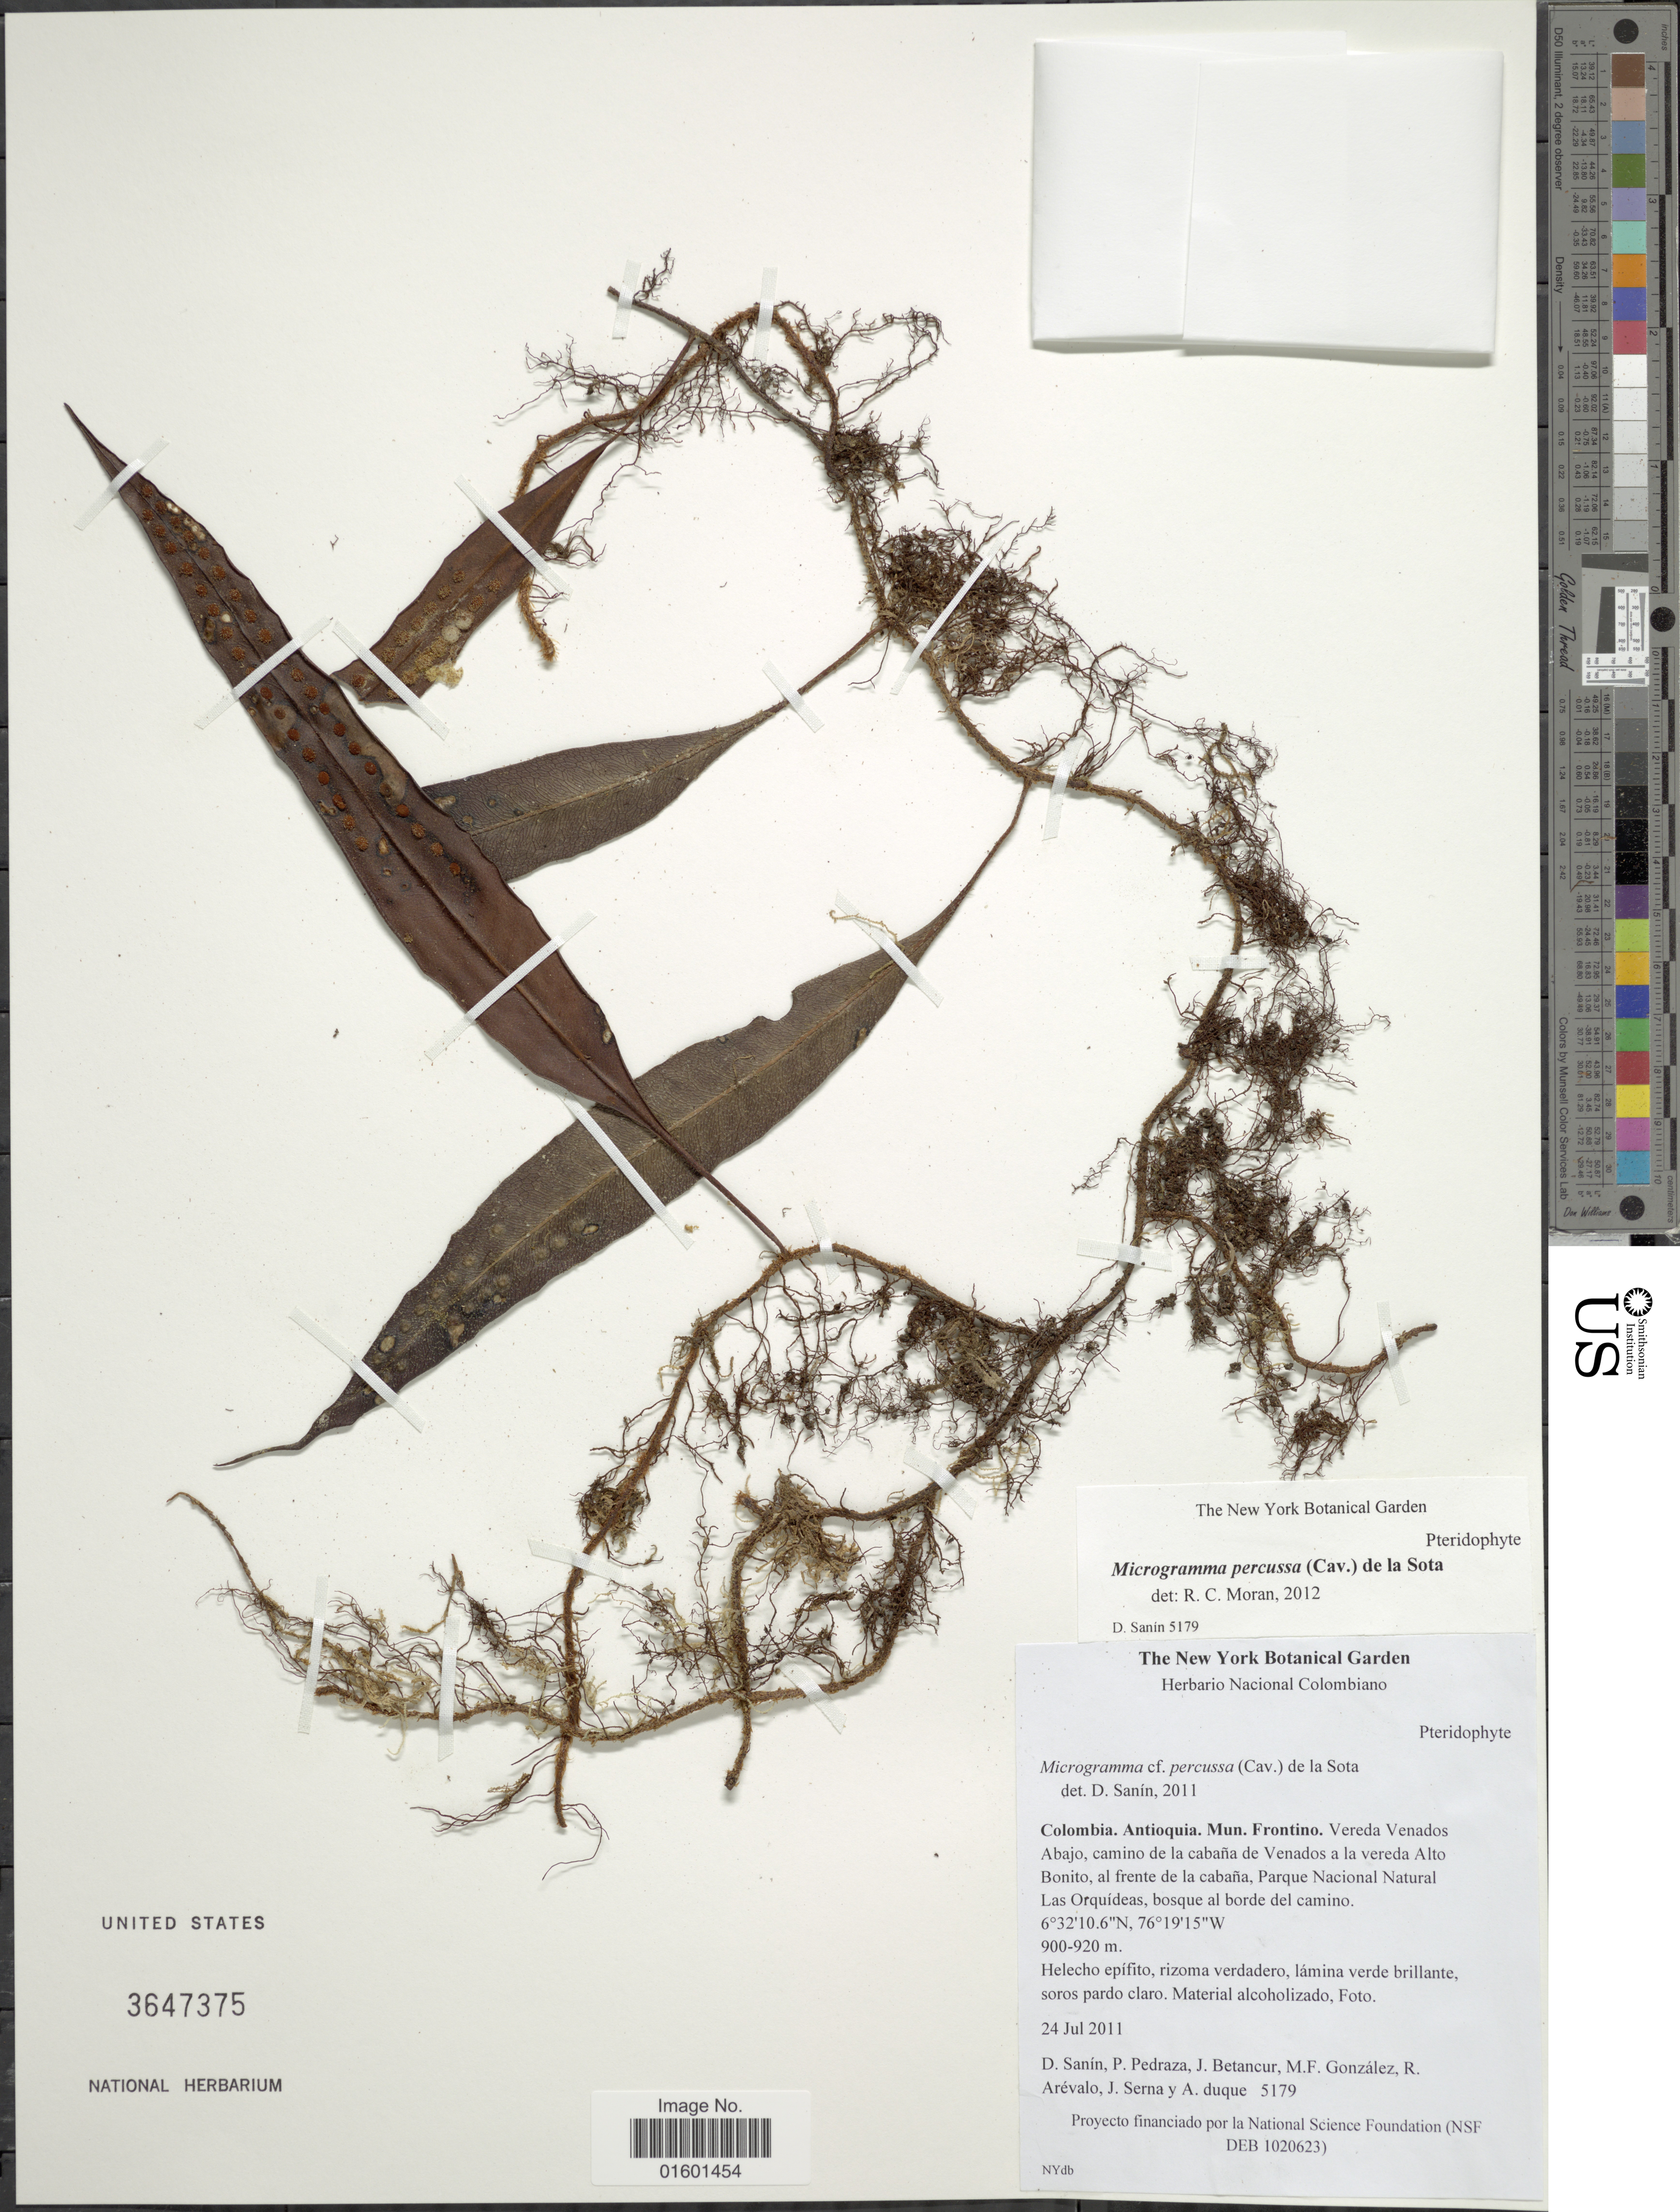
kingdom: Plantae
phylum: Tracheophyta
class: Polypodiopsida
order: Polypodiales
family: Polypodiaceae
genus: Microgramma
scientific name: Microgramma percussa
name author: (Cav.) de la Sota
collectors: D. Sanin, P. Pedraza, J. Betancur, R. González & et al.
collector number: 5179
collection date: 2011-07-24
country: Colombia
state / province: Antioquia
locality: Mun. Frontino. Vereda Venados Abajo, camino de la cabana de Venados a la vereda Alto Bonito, al frente de la cabana, Parque Nacional Natural Las Orquides, bosque al borde el camino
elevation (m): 900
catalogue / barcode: US 3647375